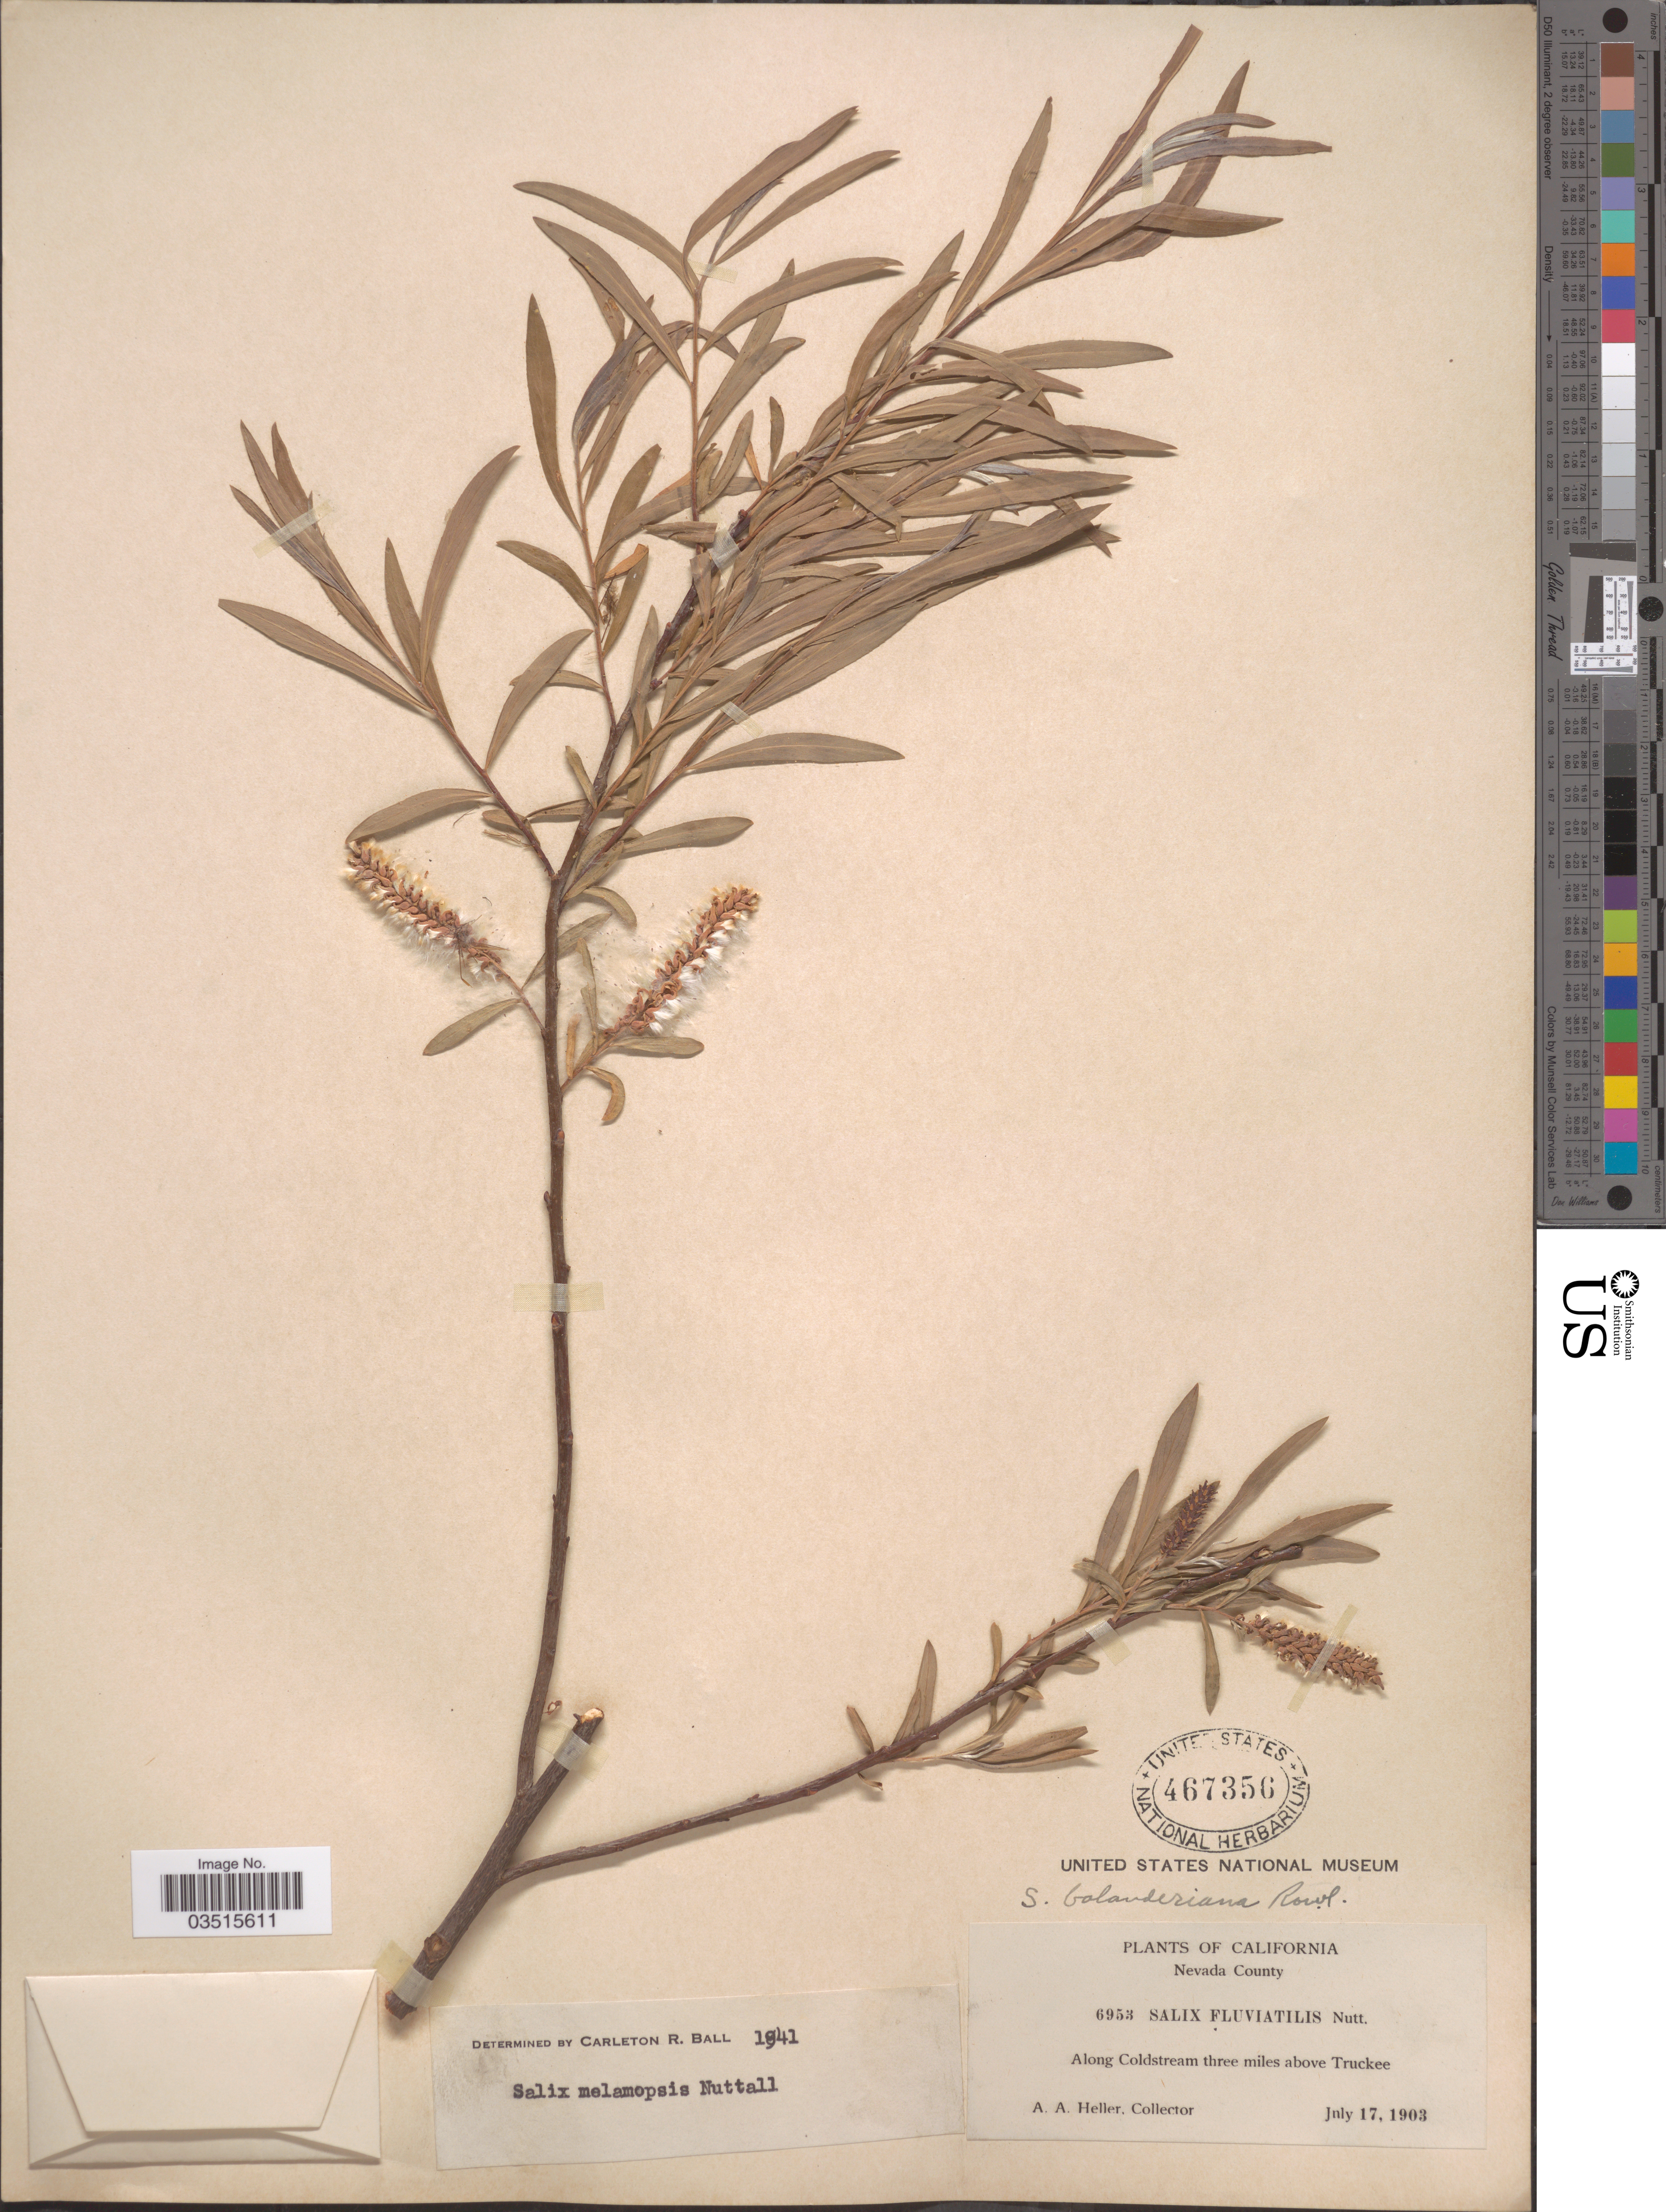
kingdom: Plantae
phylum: Tracheophyta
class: Magnoliopsida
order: Malpighiales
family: Salicaceae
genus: Salix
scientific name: Salix melanopsis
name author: Nutt.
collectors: A. A. Heller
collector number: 6953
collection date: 1903-07-17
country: United States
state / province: California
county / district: Nevada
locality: Nevada County. Along Coldstream three miles above Truckee.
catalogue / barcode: US 467356